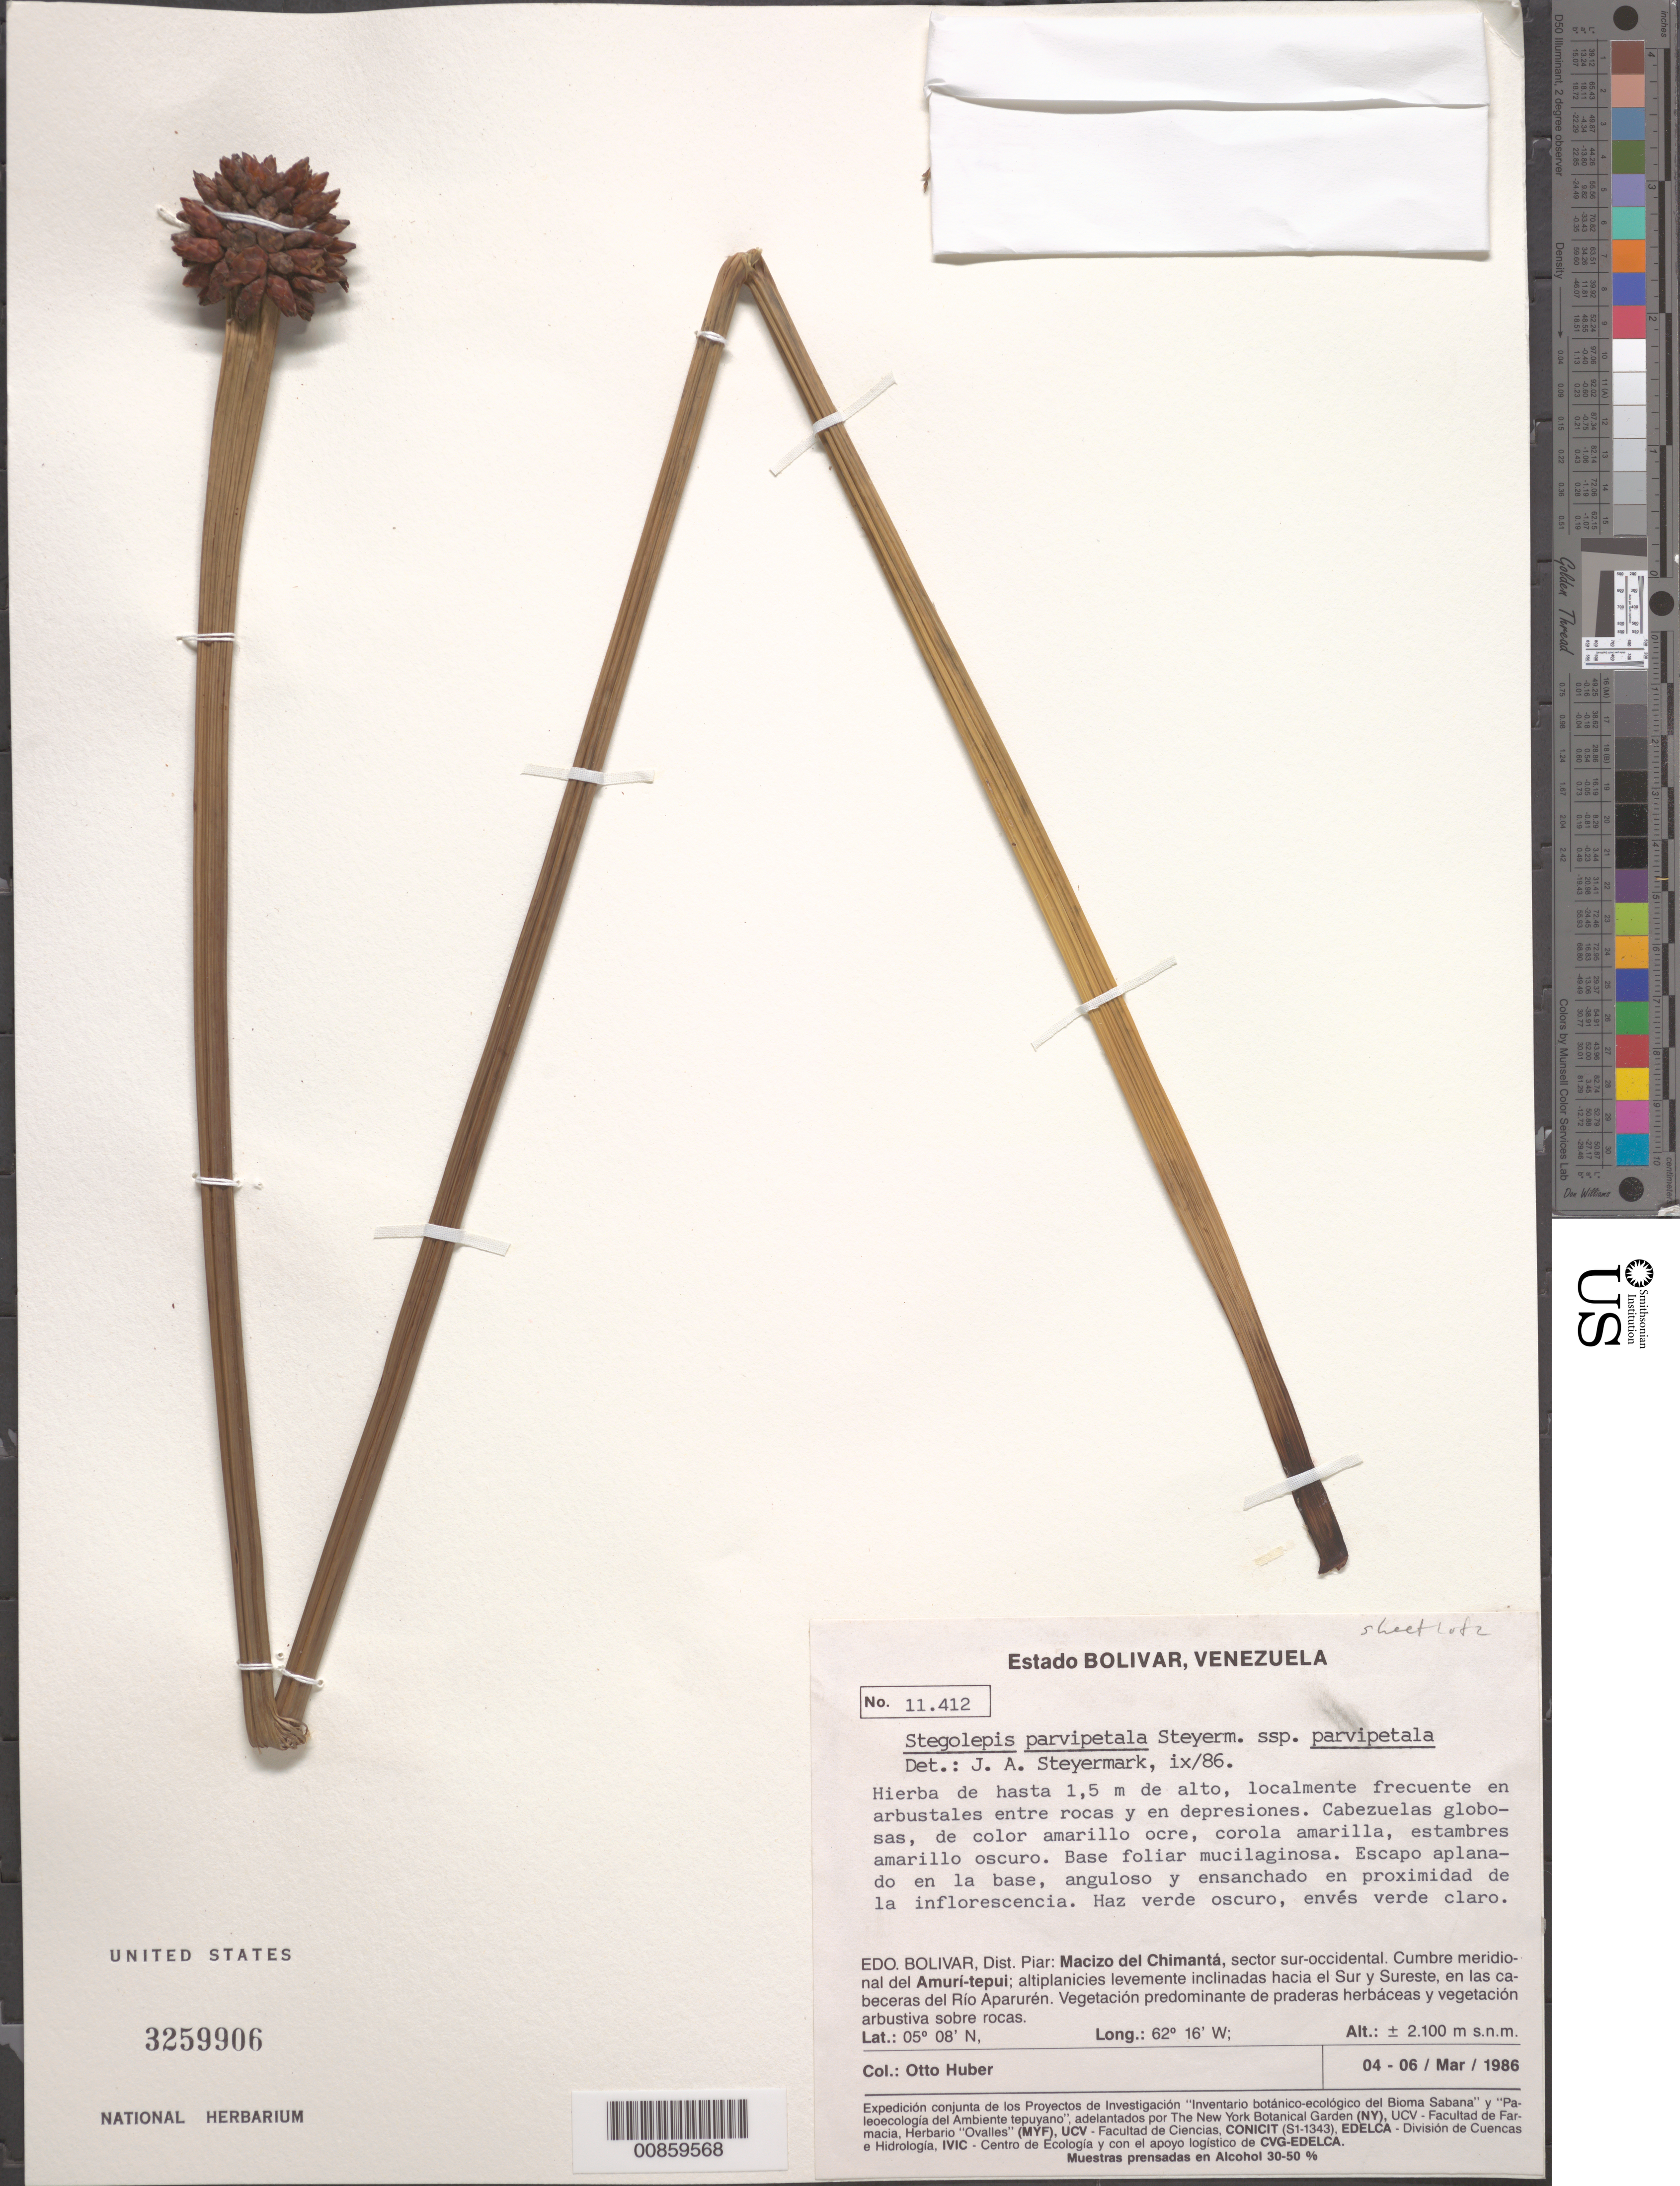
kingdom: Plantae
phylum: Tracheophyta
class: Liliopsida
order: Poales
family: Rapateaceae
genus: Stegolepis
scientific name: Stegolepis parvipetala subsp. parvipetala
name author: Steyerm.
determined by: Steyermark, Julian A., (VEN)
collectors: O. Huber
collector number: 11412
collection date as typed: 4-Mar-86 to 6-Mar-86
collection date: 1986-03-04/1986-03-06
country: Venezuela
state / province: Bolívar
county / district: Piar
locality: Macizo del Chimantá, sector sur-occidental, cumbre meridional del Amurí-tepuí; altiplanicie levemente inclinadas hacia el S y SE, en als cabeceras del Río Aparurén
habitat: Vegetación predominante de praderas herbáceas y vegetación arbustiva sobre rocas; en arbustales entre rocas y en depresion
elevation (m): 2100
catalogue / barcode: US 3259906